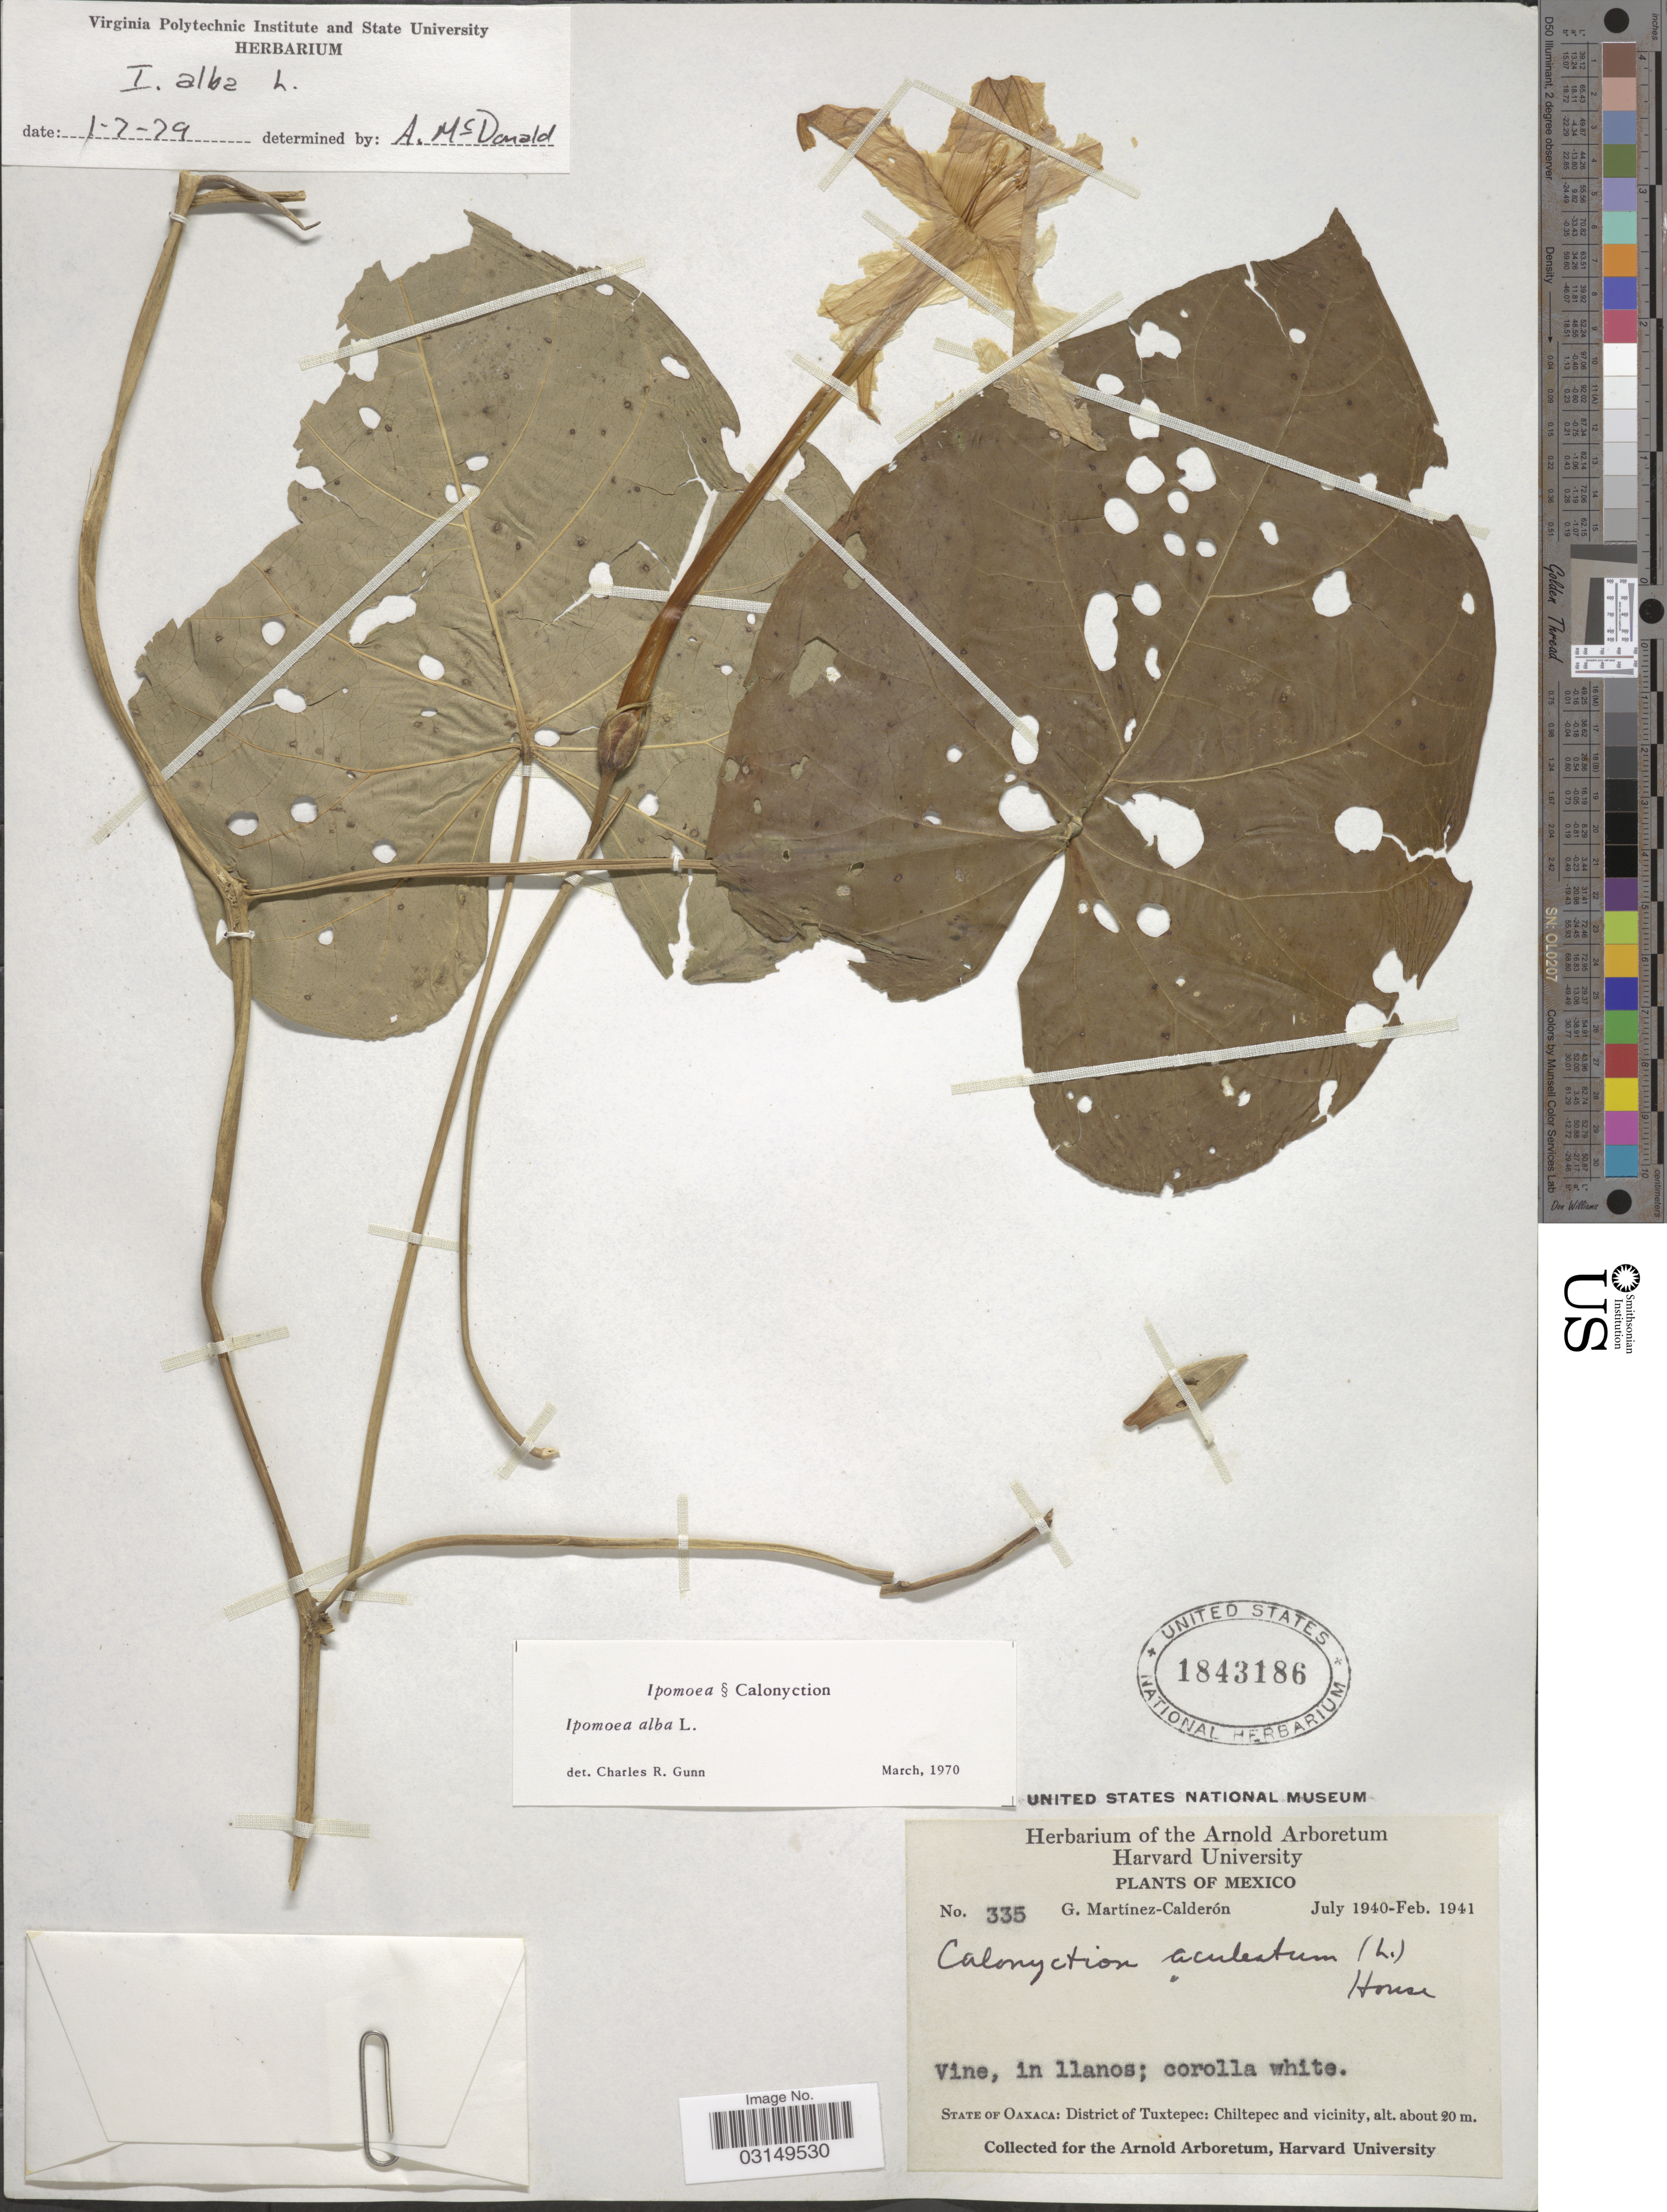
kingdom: Plantae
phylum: Tracheophyta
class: Magnoliopsida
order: Solanales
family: Convolvulaceae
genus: Ipomoea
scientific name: Ipomoea alba L.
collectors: G. Martínez Calderón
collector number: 335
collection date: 1940-07/1941-02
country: Mexico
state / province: Oaxaca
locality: District of Tuxtepec: Chiltepec and vicinity.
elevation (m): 20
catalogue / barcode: US 1843186